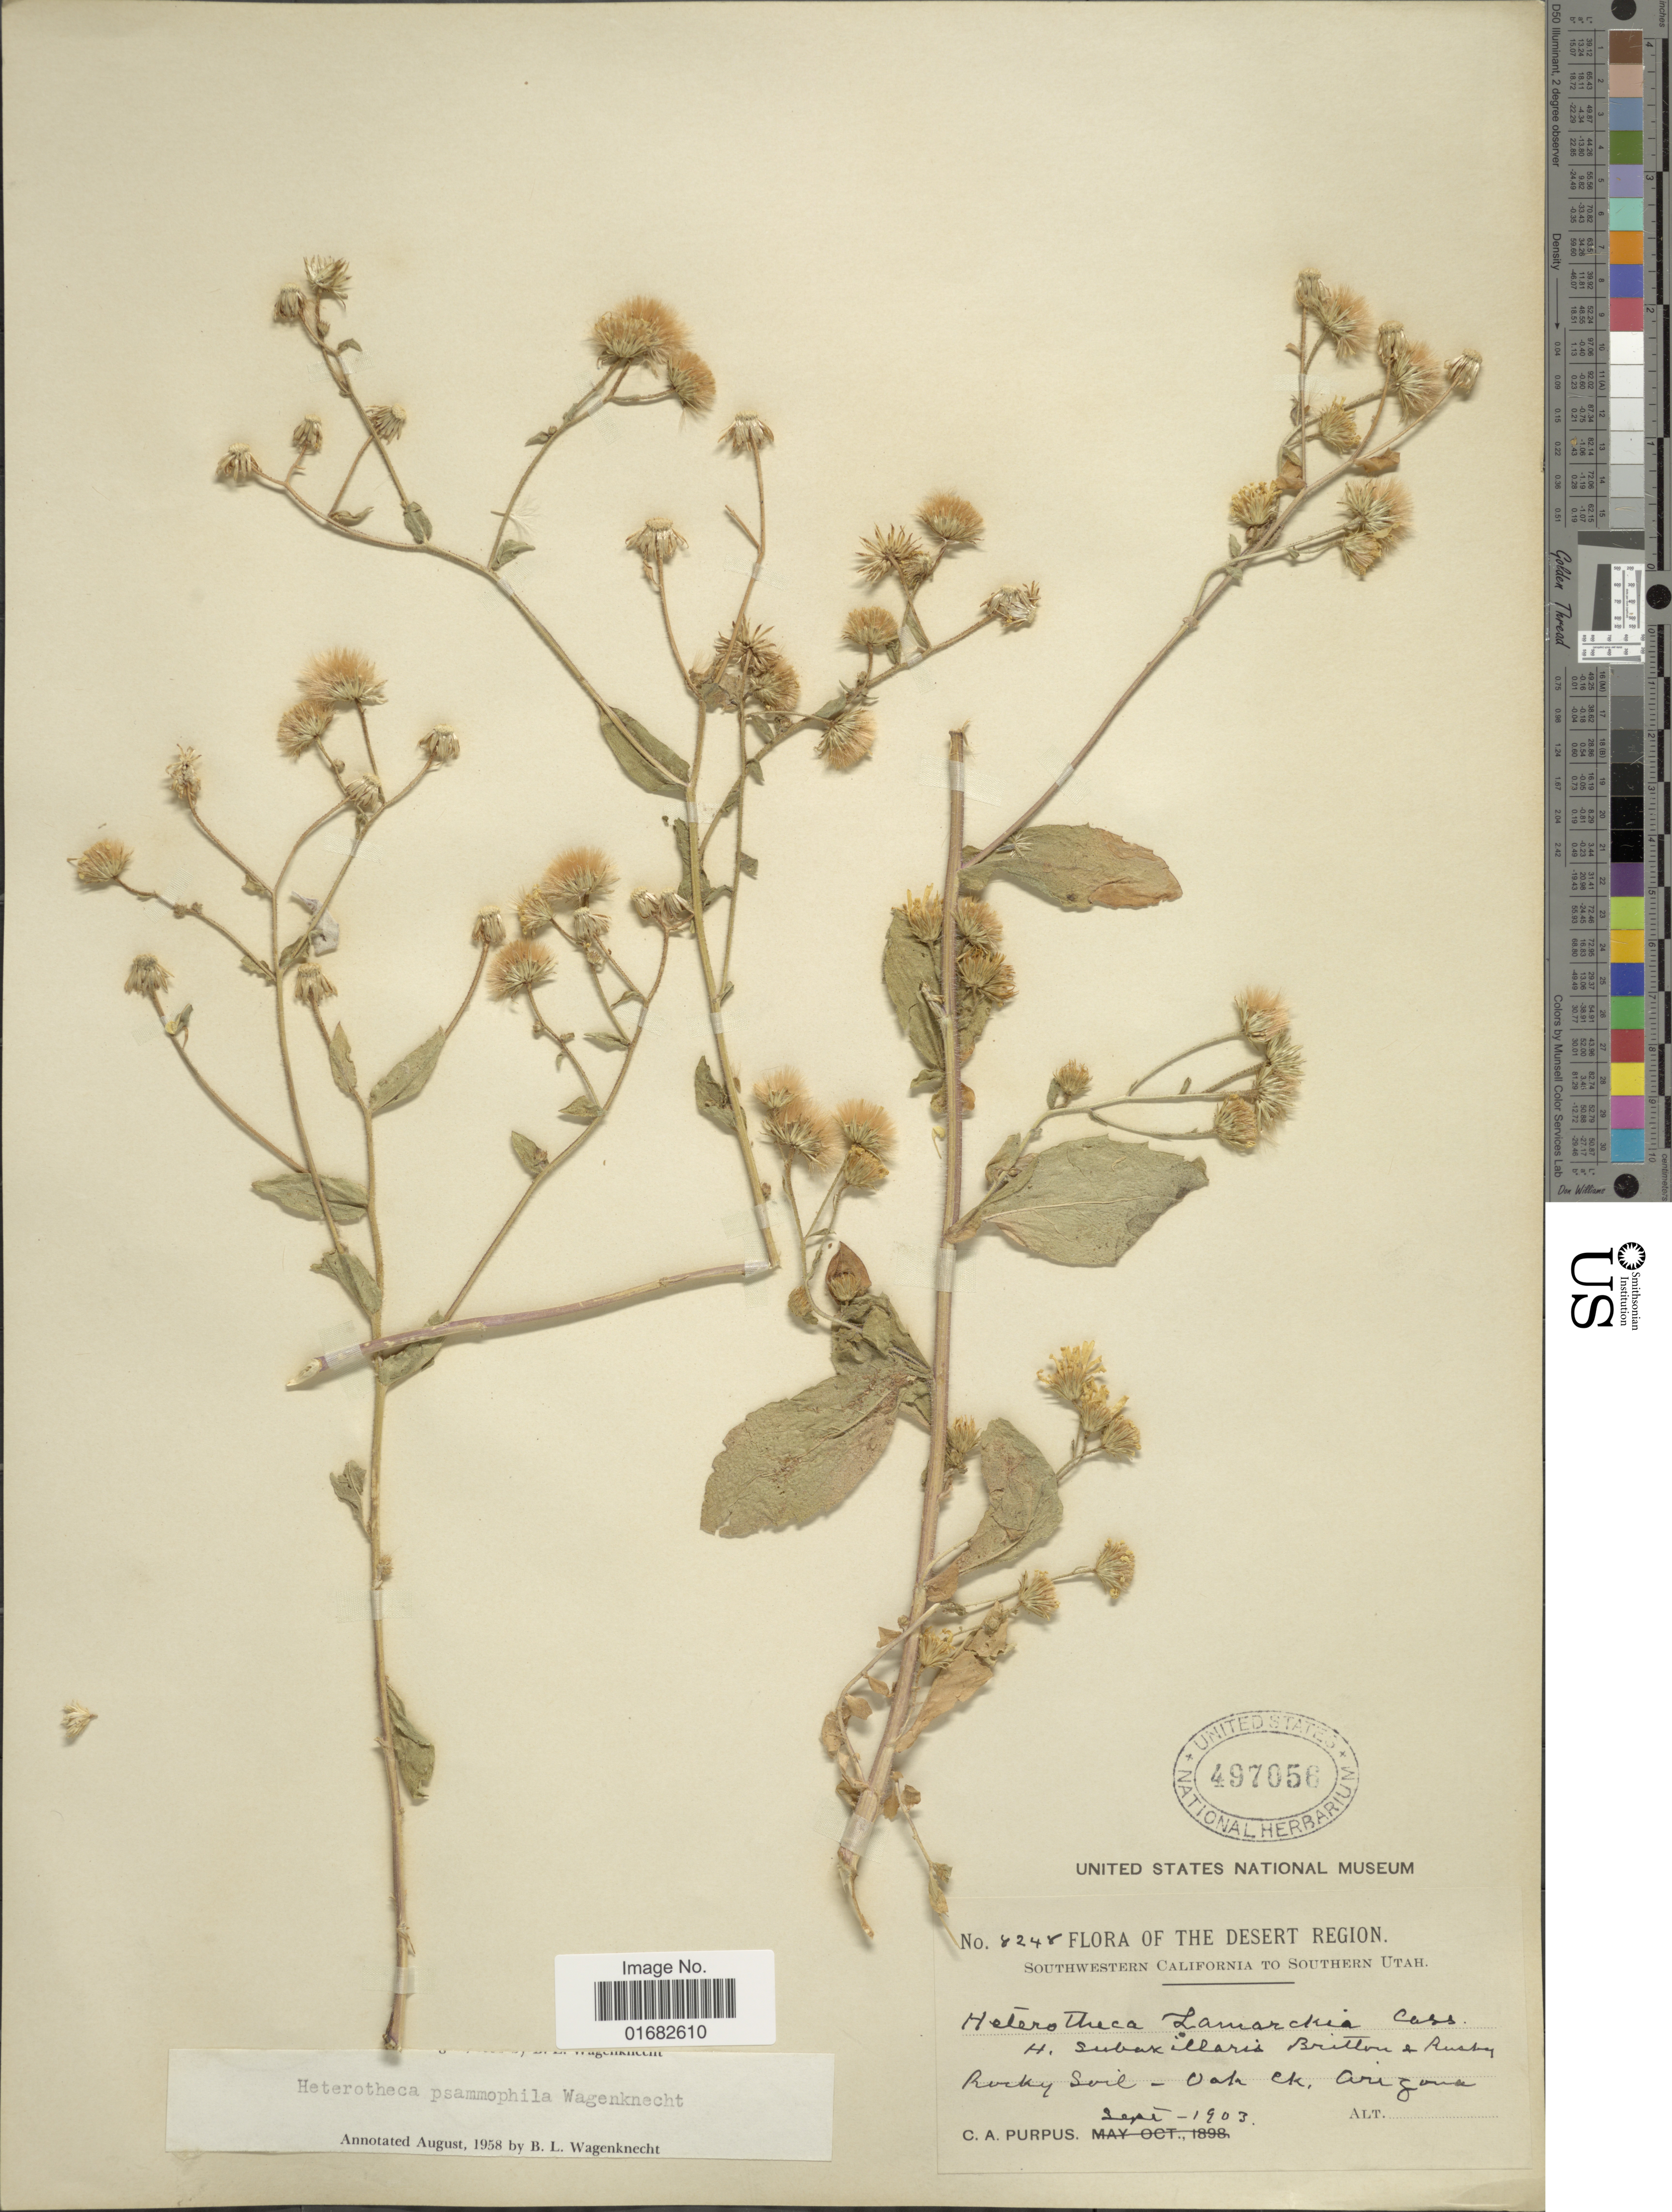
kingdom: Plantae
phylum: Tracheophyta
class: Magnoliopsida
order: Asterales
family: Asteraceae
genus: Heterotheca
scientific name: Heterotheca psammophila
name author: B. Wagenkn.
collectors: C. A. Purpus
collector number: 8248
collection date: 1903-09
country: United States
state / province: Arizona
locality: Desert Region. Oak Creek.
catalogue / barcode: US 497056